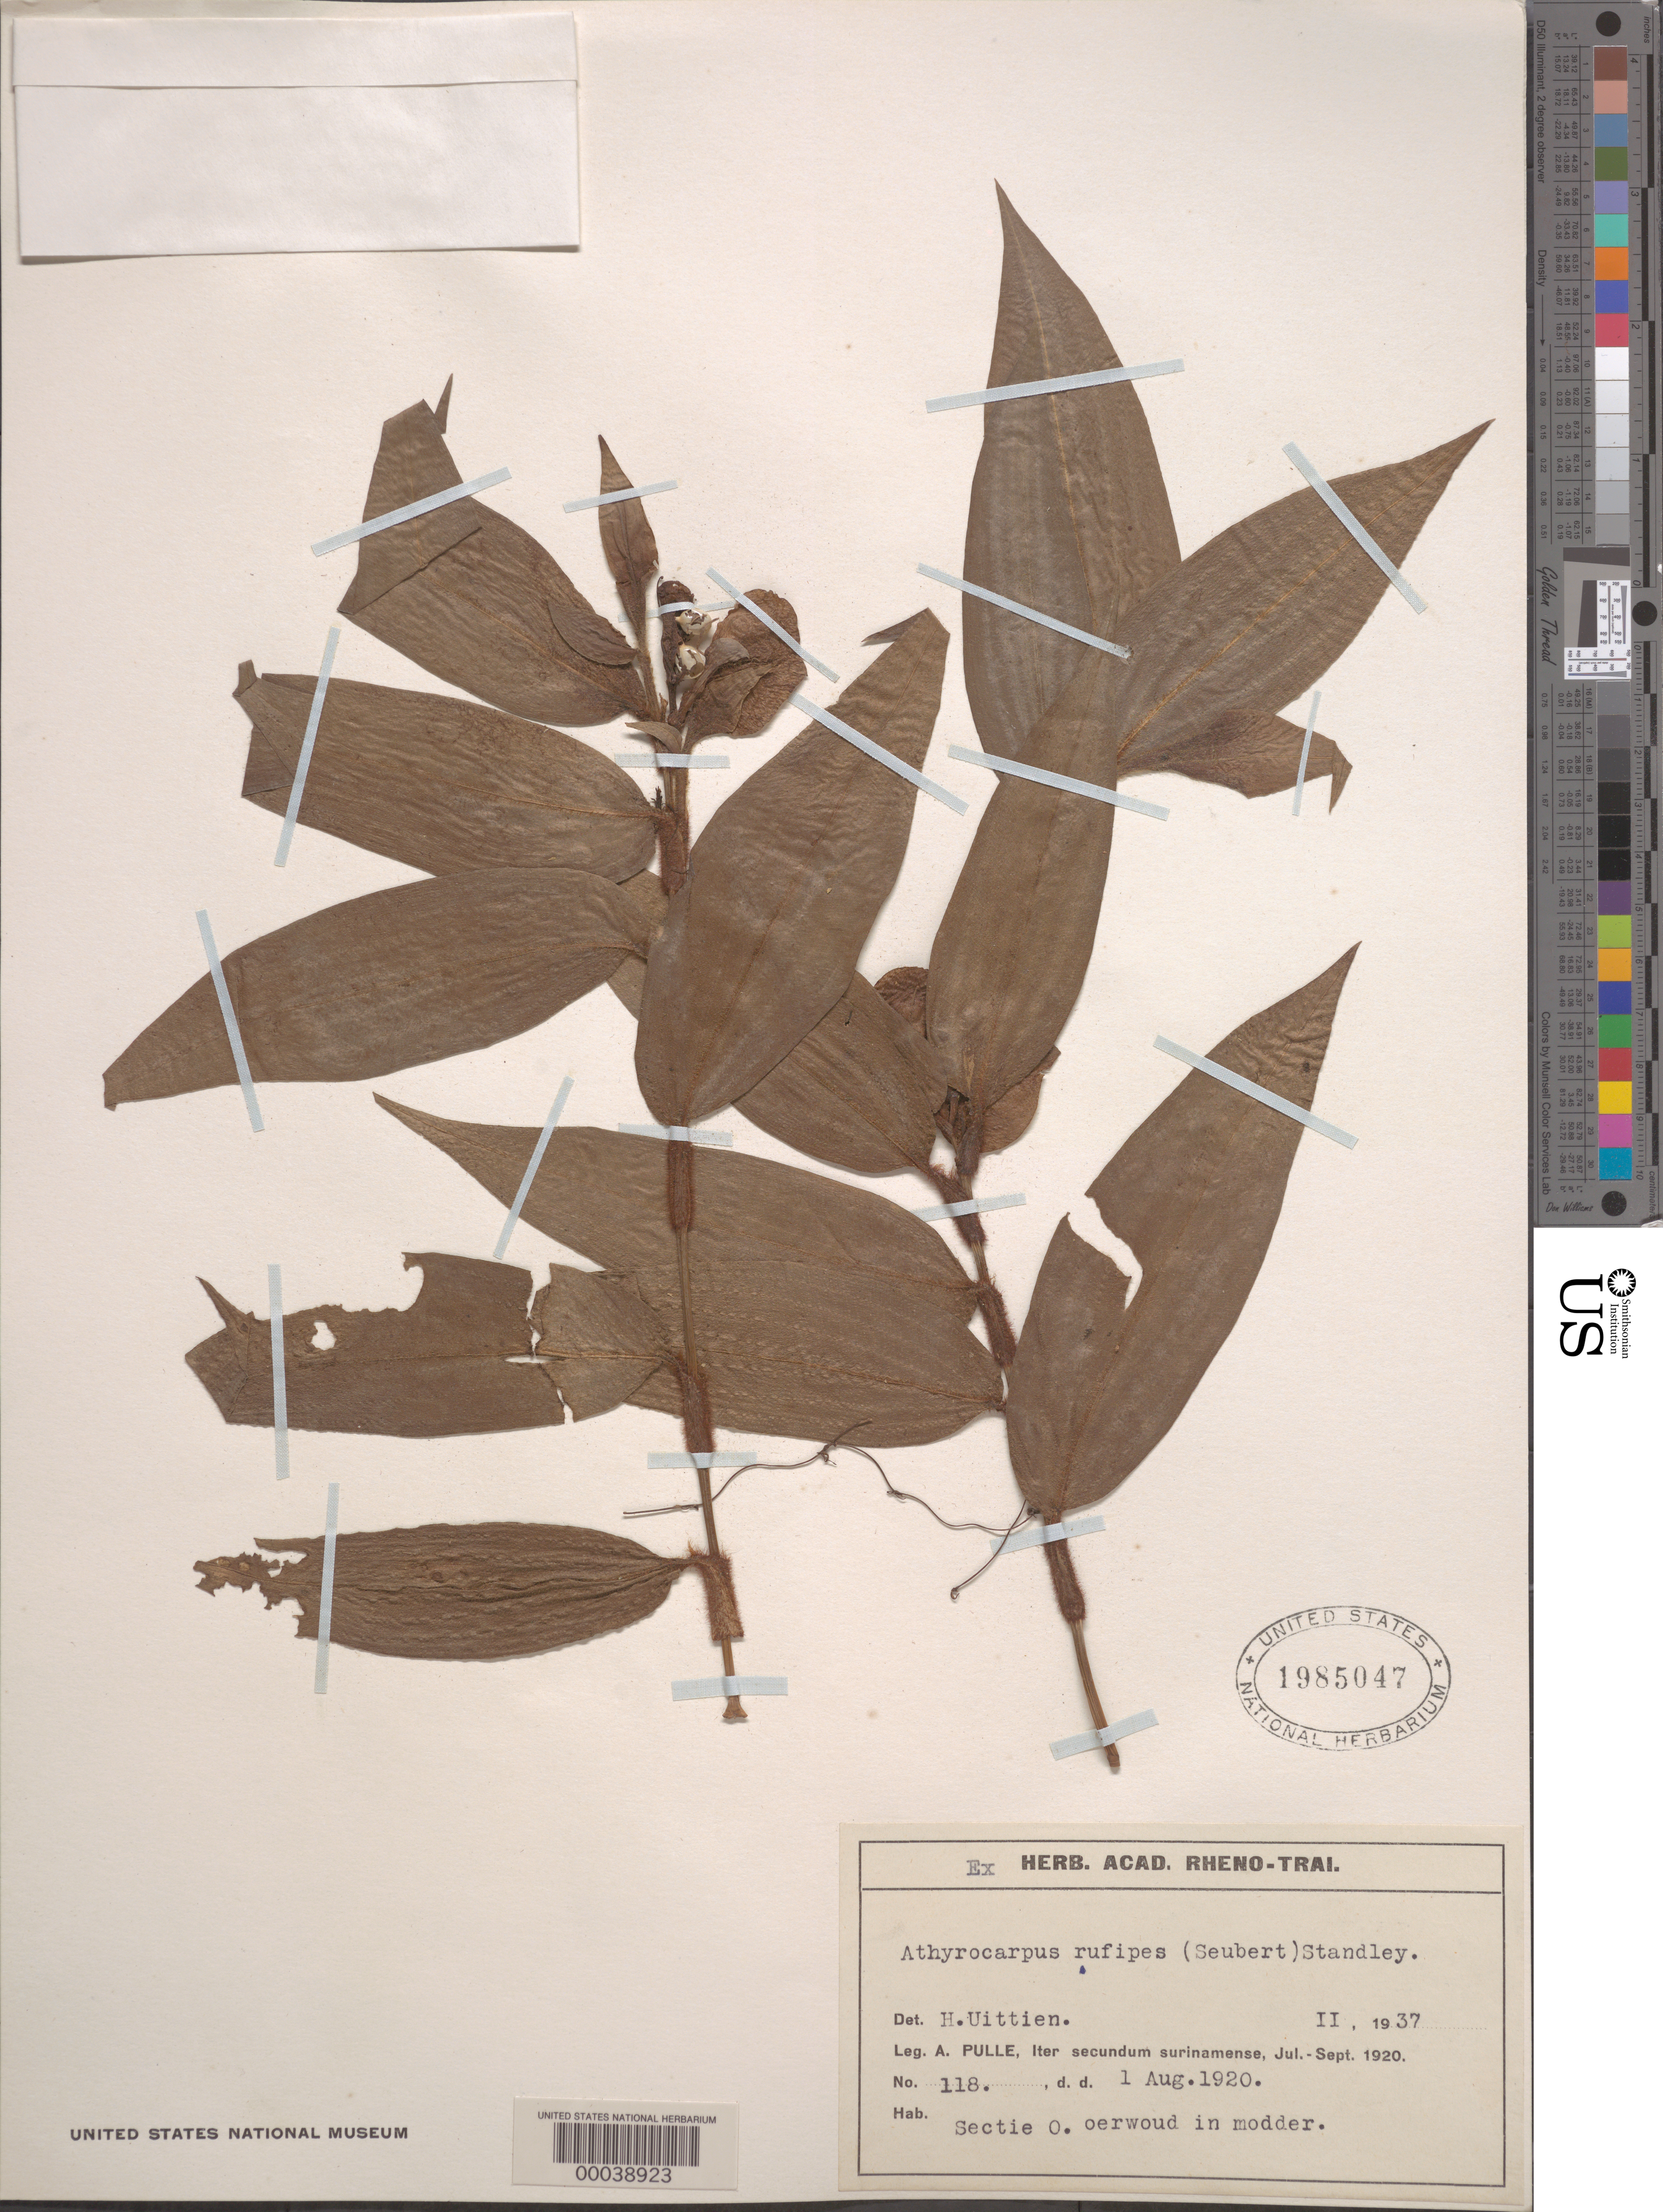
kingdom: Plantae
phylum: Tracheophyta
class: Liliopsida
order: Commelinales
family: Commelinaceae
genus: Commelina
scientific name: Commelina rufipes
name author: Seub.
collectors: A. A. Pulle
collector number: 118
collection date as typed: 01 Aug 1920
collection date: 1920-08-01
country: Suriname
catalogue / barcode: US 1985047